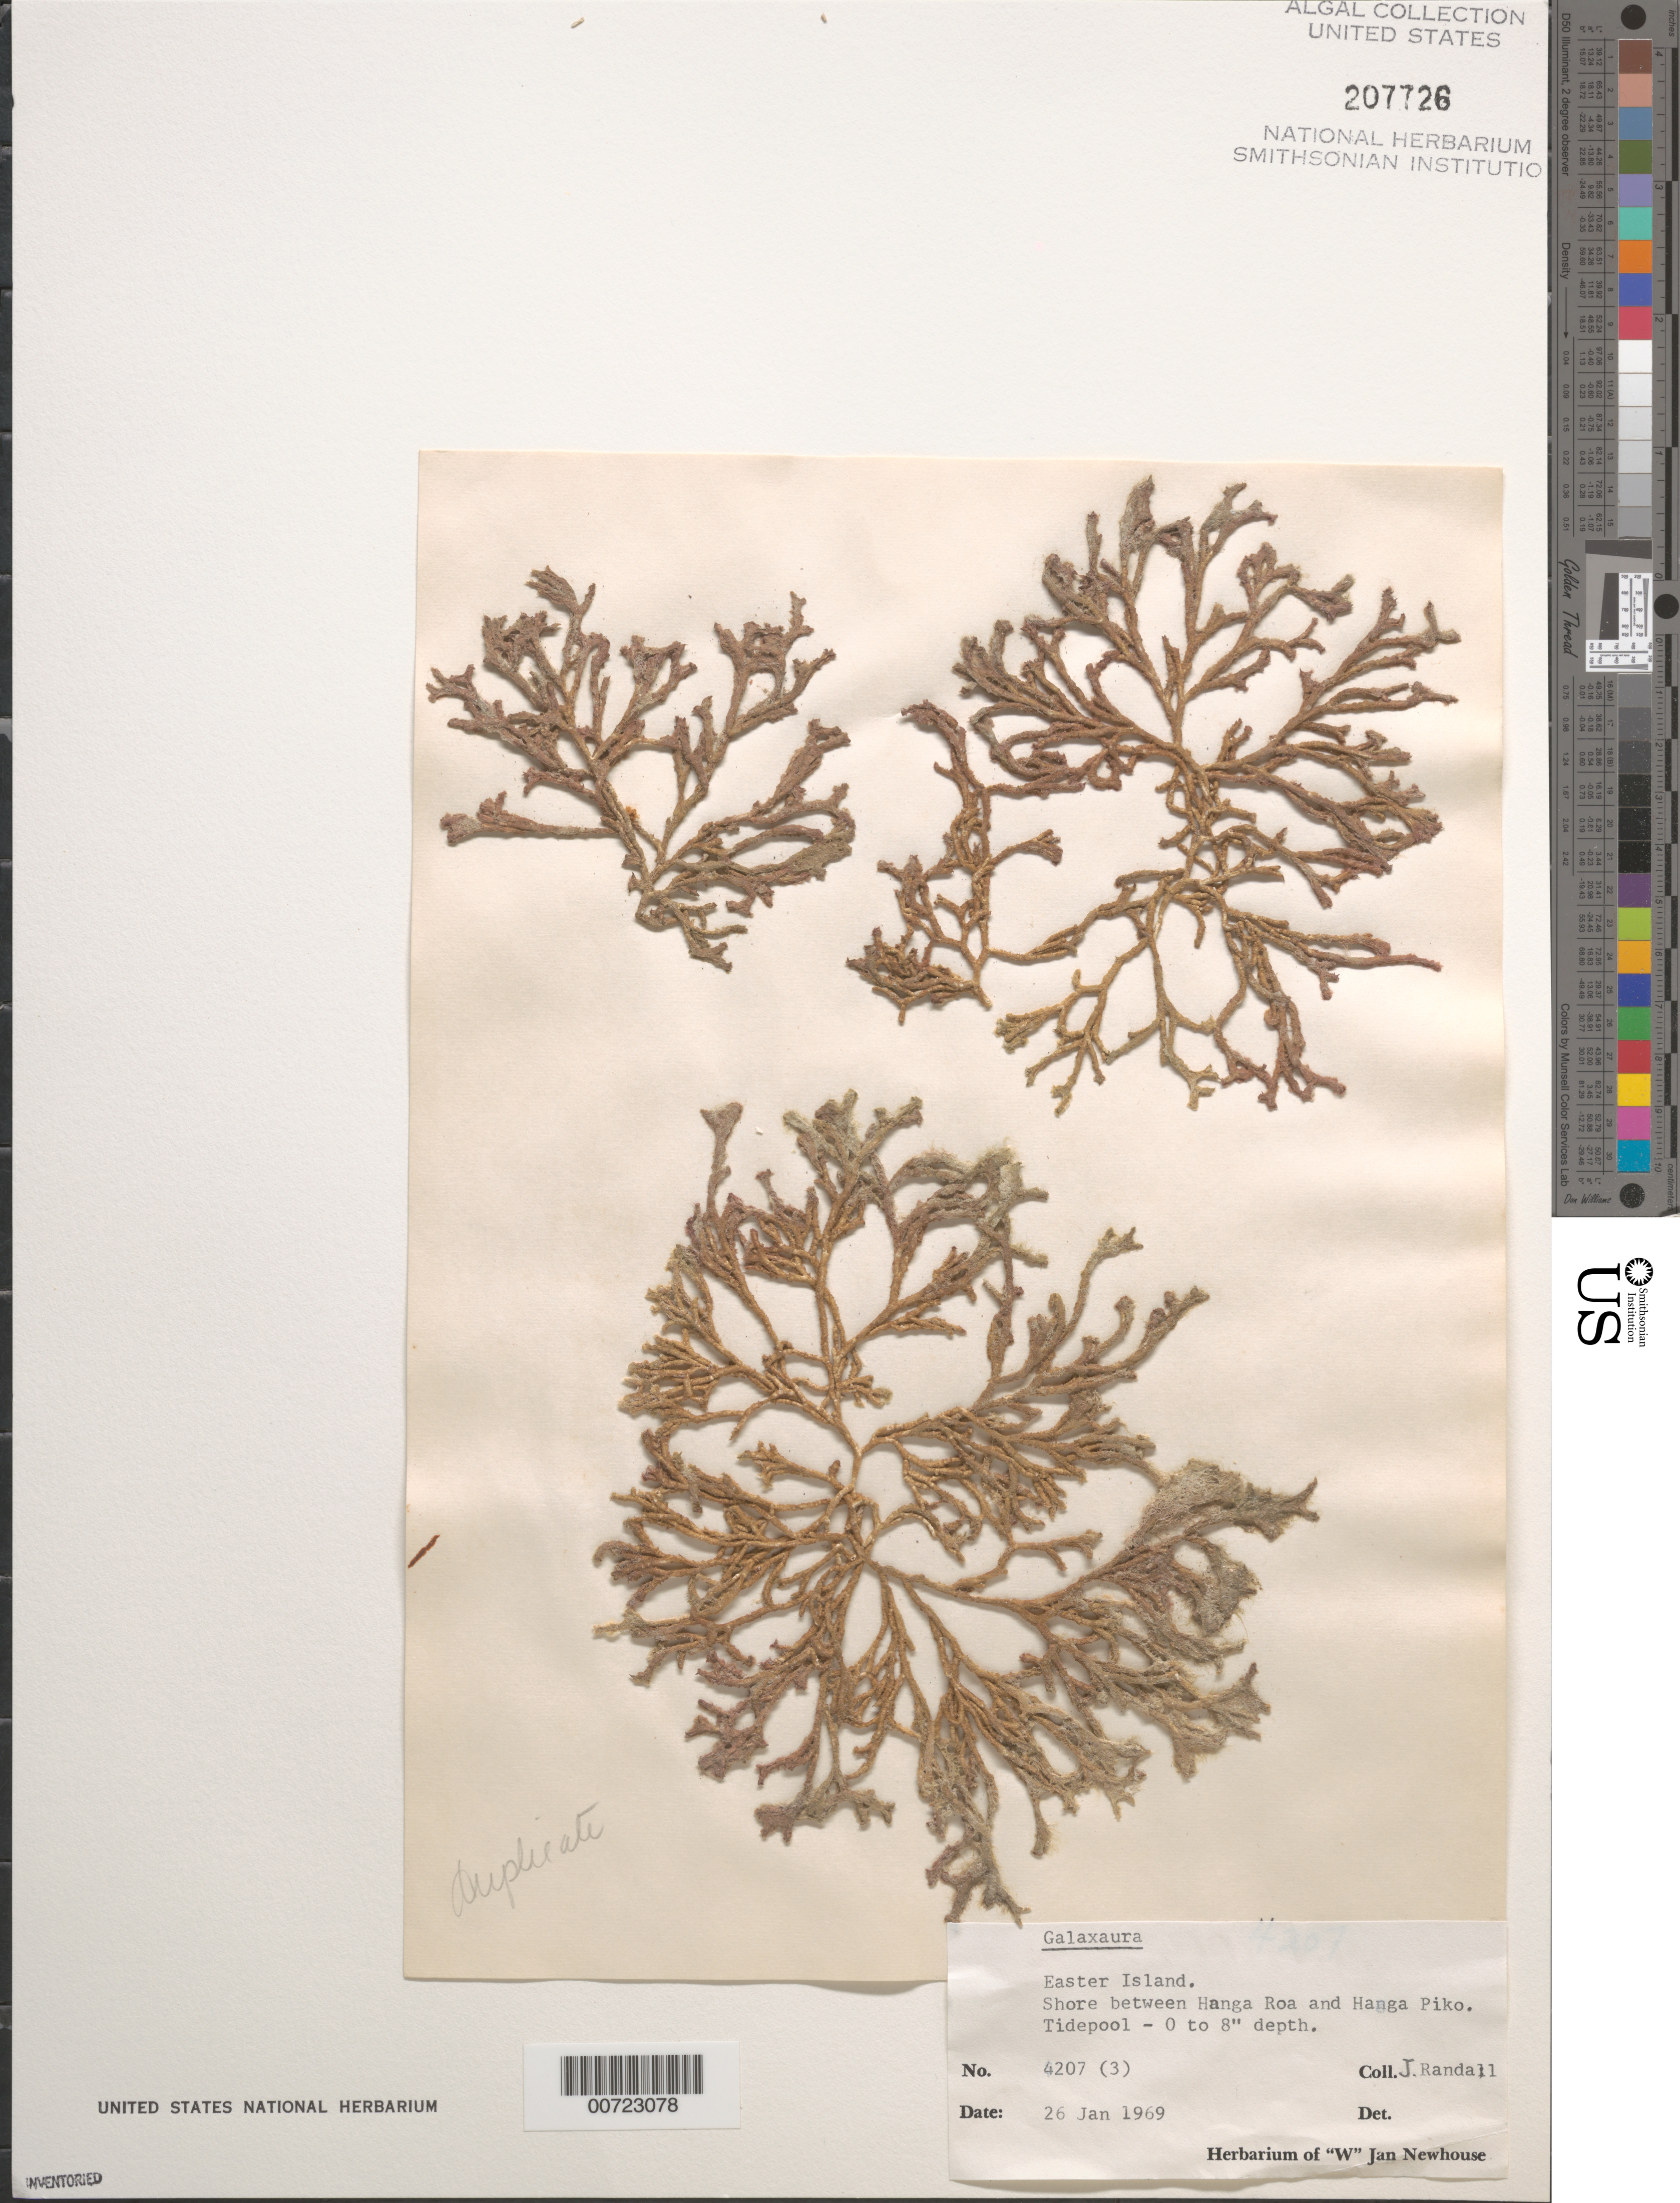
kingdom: Plantae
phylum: Rhodophyta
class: Florideophyceae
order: Nemaliales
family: Galaxauraceae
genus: Galaxaura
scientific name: Galaxaura sp.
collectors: J. Randall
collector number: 4207 (3)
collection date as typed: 26 Jan 1969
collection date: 1969-01-26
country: Chile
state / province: Valparaíso (V)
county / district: Isla de Pascua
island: Pascua [Easter]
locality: Shore between Hanga Roa and Hanga Piko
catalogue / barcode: US 207726